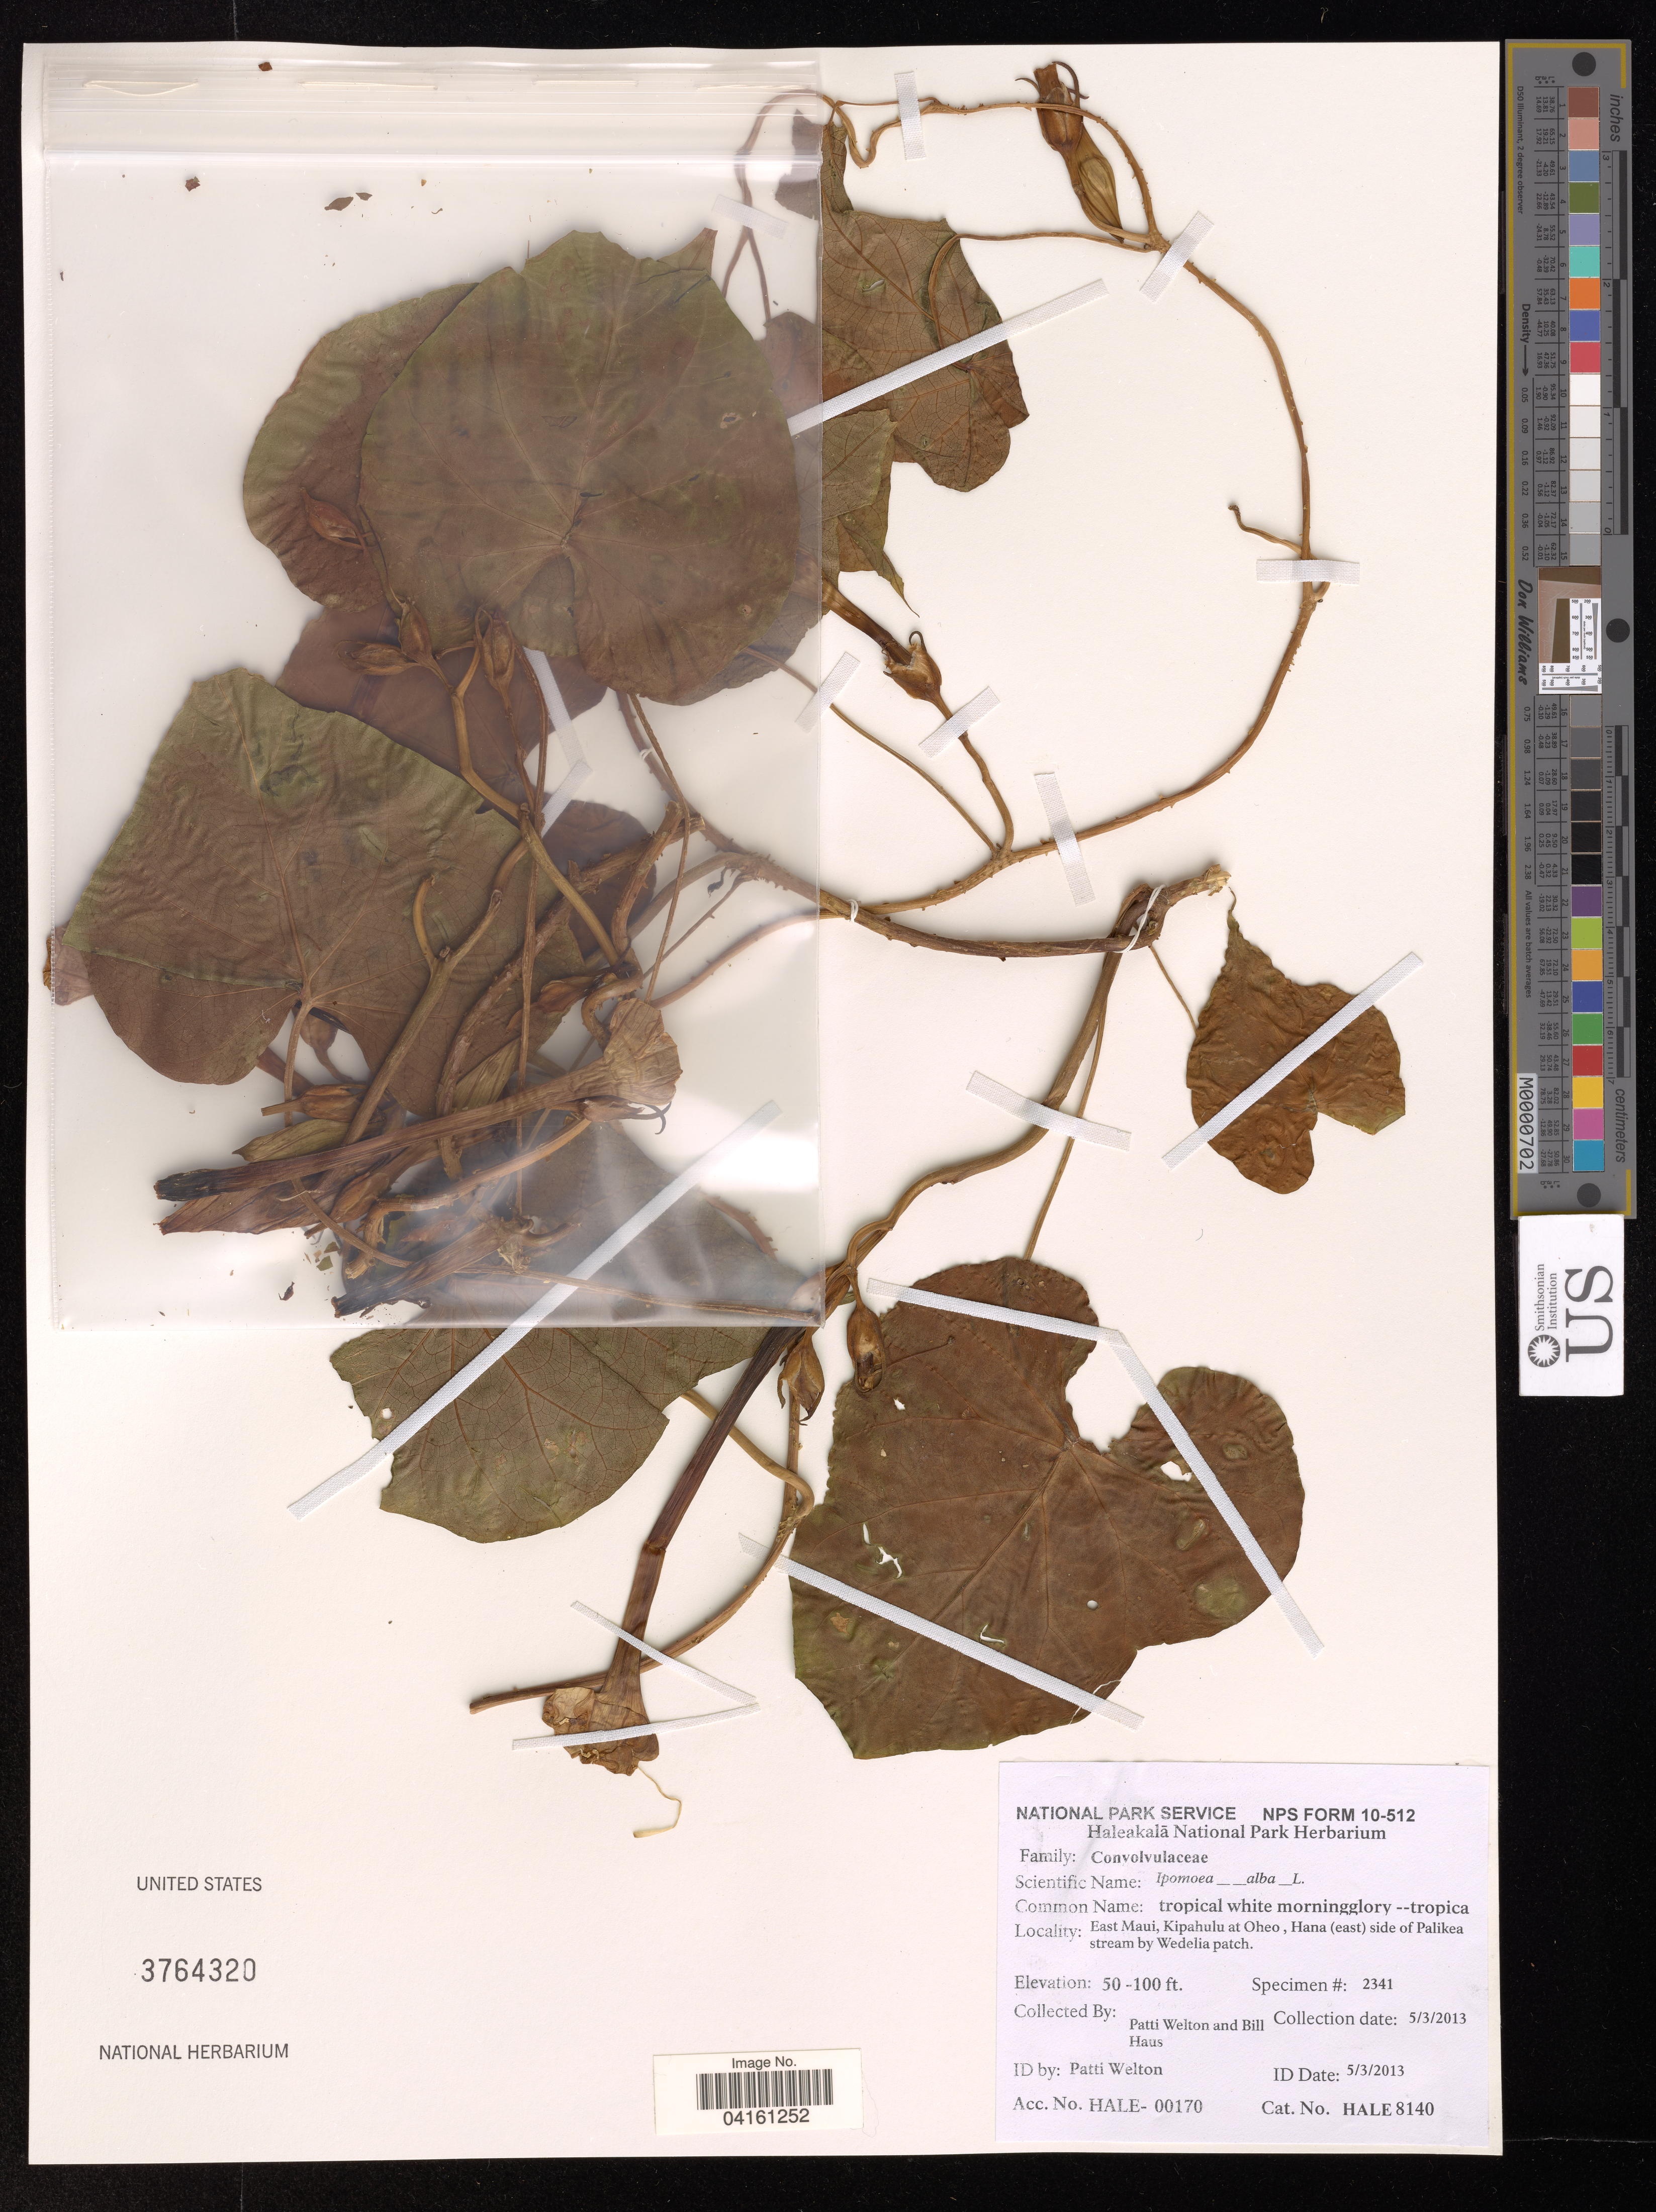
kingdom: Plantae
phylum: Tracheophyta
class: Magnoliopsida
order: Solanales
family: Convolvulaceae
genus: Ipomoea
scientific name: Ipomoea alba L.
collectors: P. Welton & B. Haus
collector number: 2341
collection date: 2013-05-03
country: United States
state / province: Hawaii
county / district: Maui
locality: East Maui, Kipahulu at Oheo, Hana (east) side of Palikea stream by Wedelia patch.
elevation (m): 15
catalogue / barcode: US 3764320